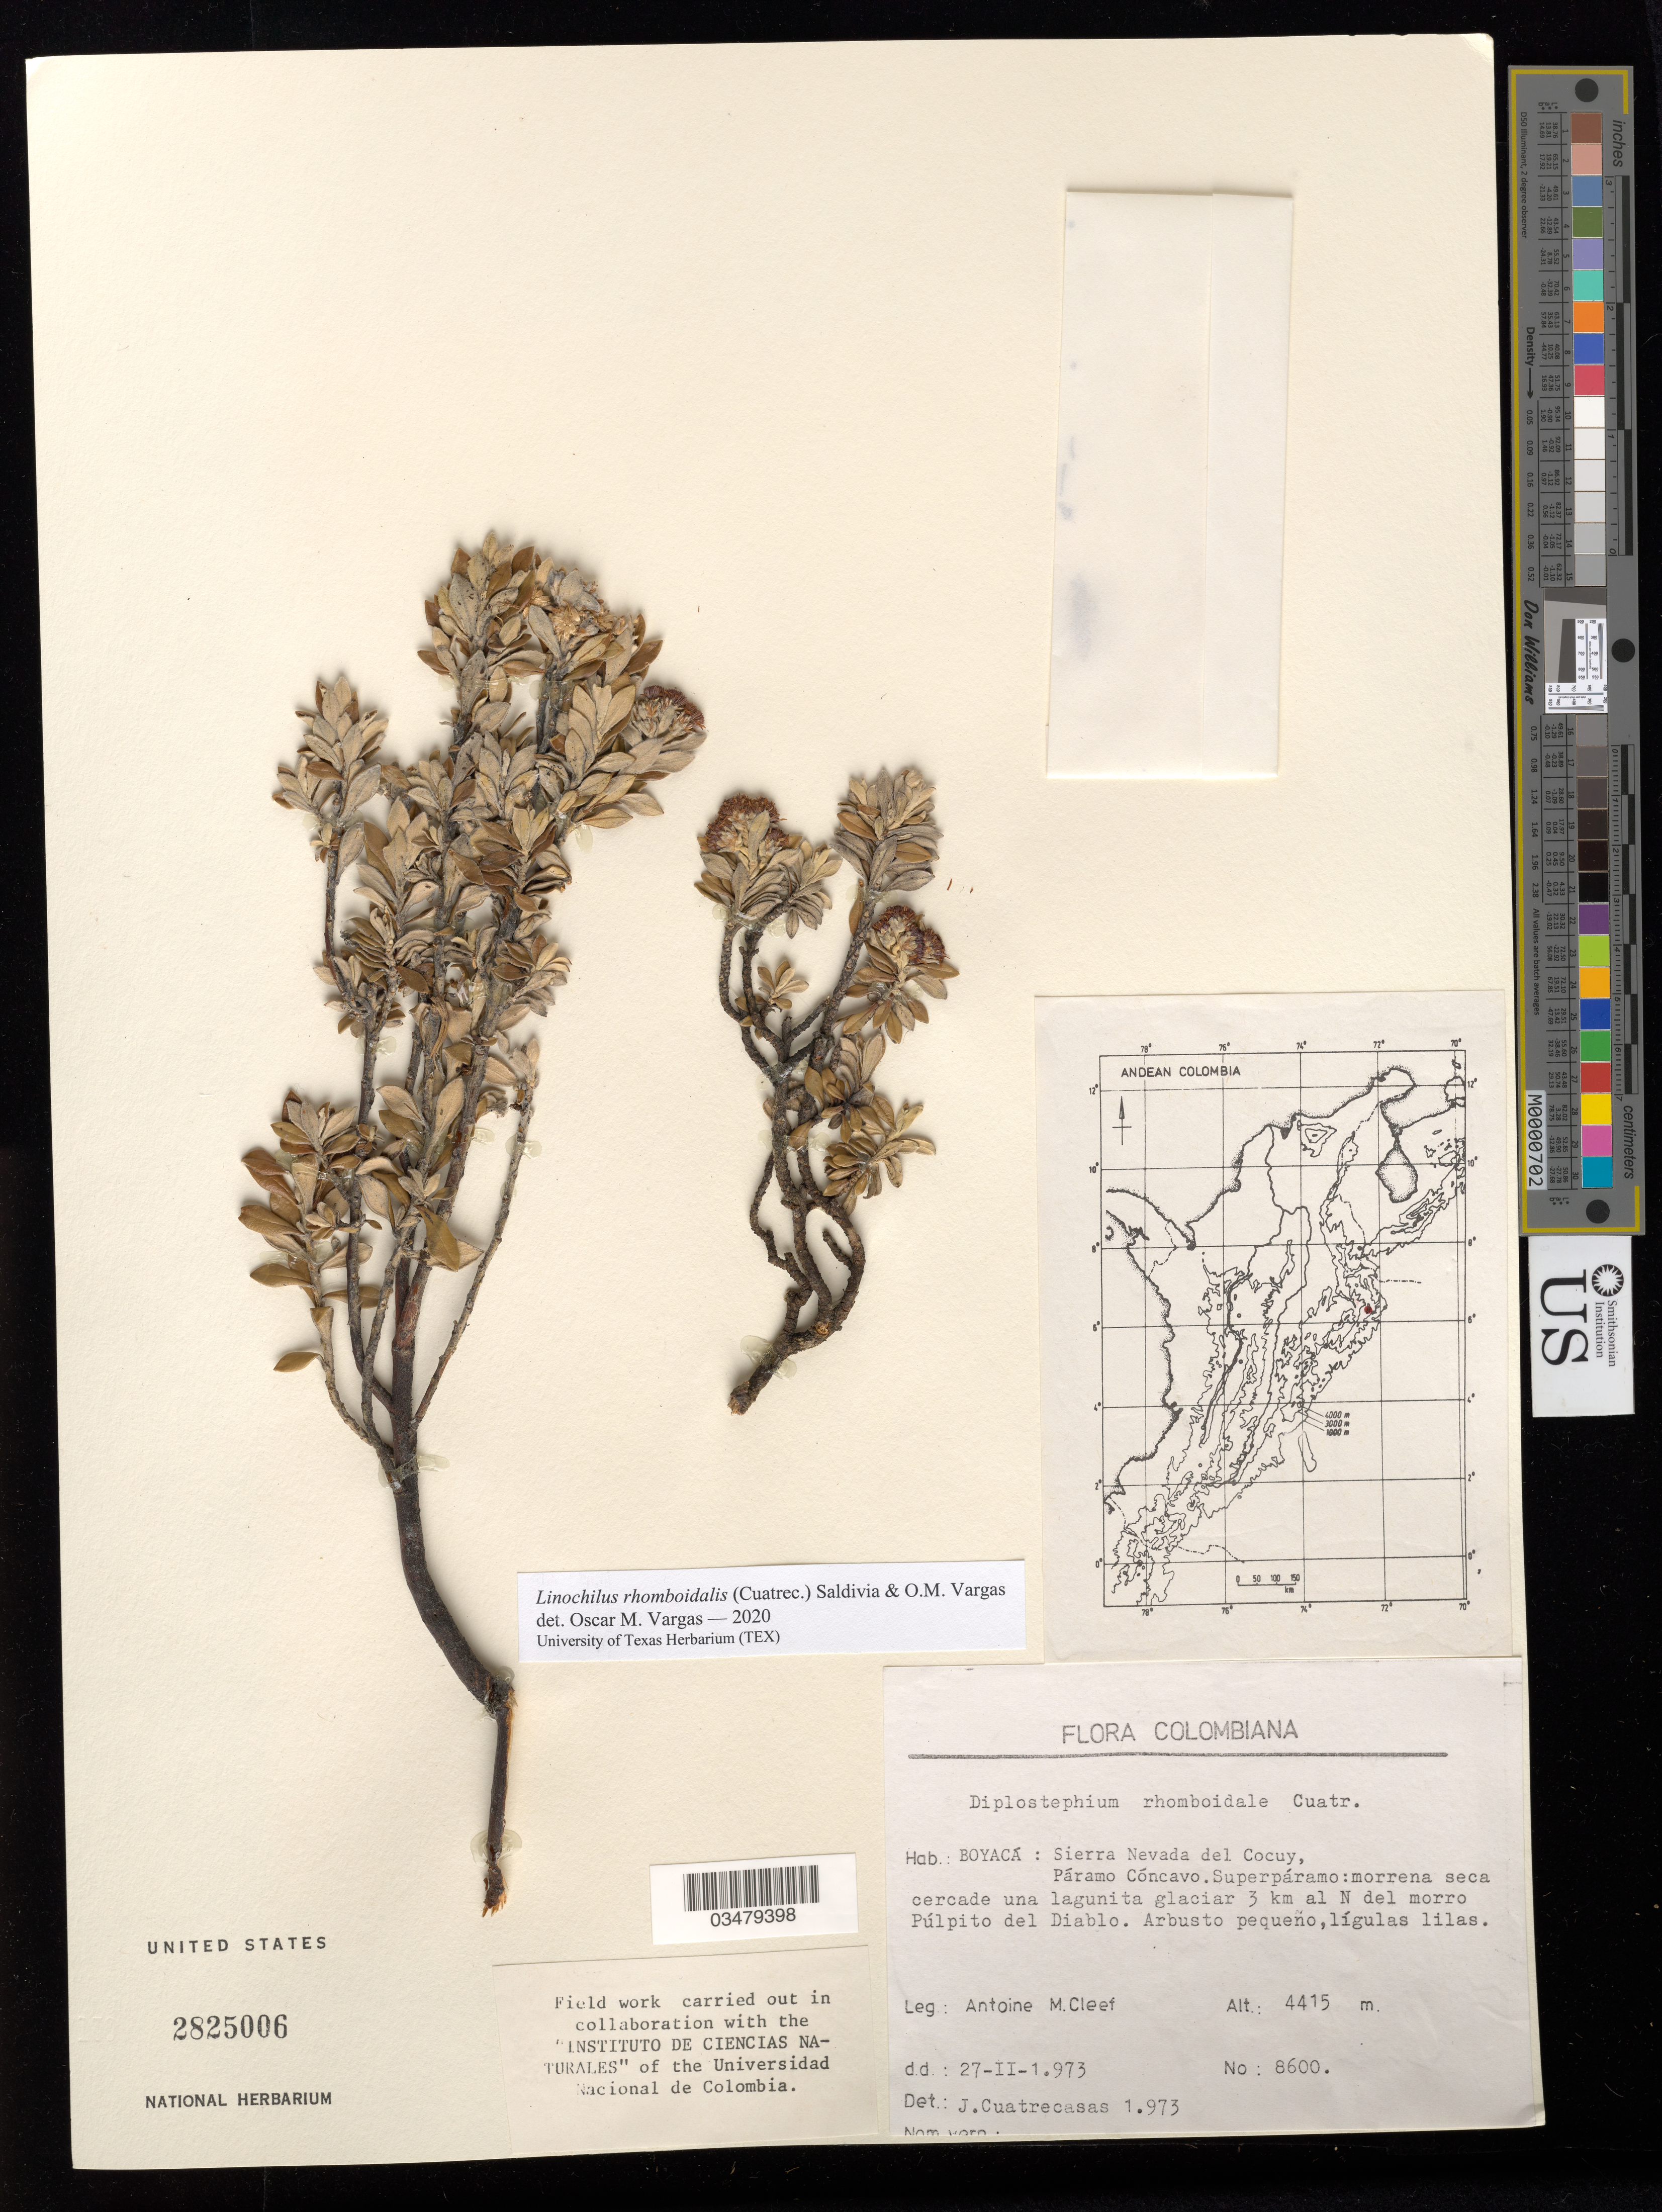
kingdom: Plantae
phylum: Tracheophyta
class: Magnoliopsida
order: Asterales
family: Asteraceae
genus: Linochilus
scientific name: Linochilus rhomboidalis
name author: (Cuatrec.) Saldivia & O.M. Vargas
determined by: Vargas, Oscar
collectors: A. M. Cleef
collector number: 8600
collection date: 1973-02-27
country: Colombia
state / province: Boyacá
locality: Sierra Nevada del Cocuy, Páramo Cóncavo. Lagunita glaciar entre morrenas del superpáramo, 3 km al N del morro Púlpito del Diablo.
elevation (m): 4410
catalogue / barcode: US 2825006